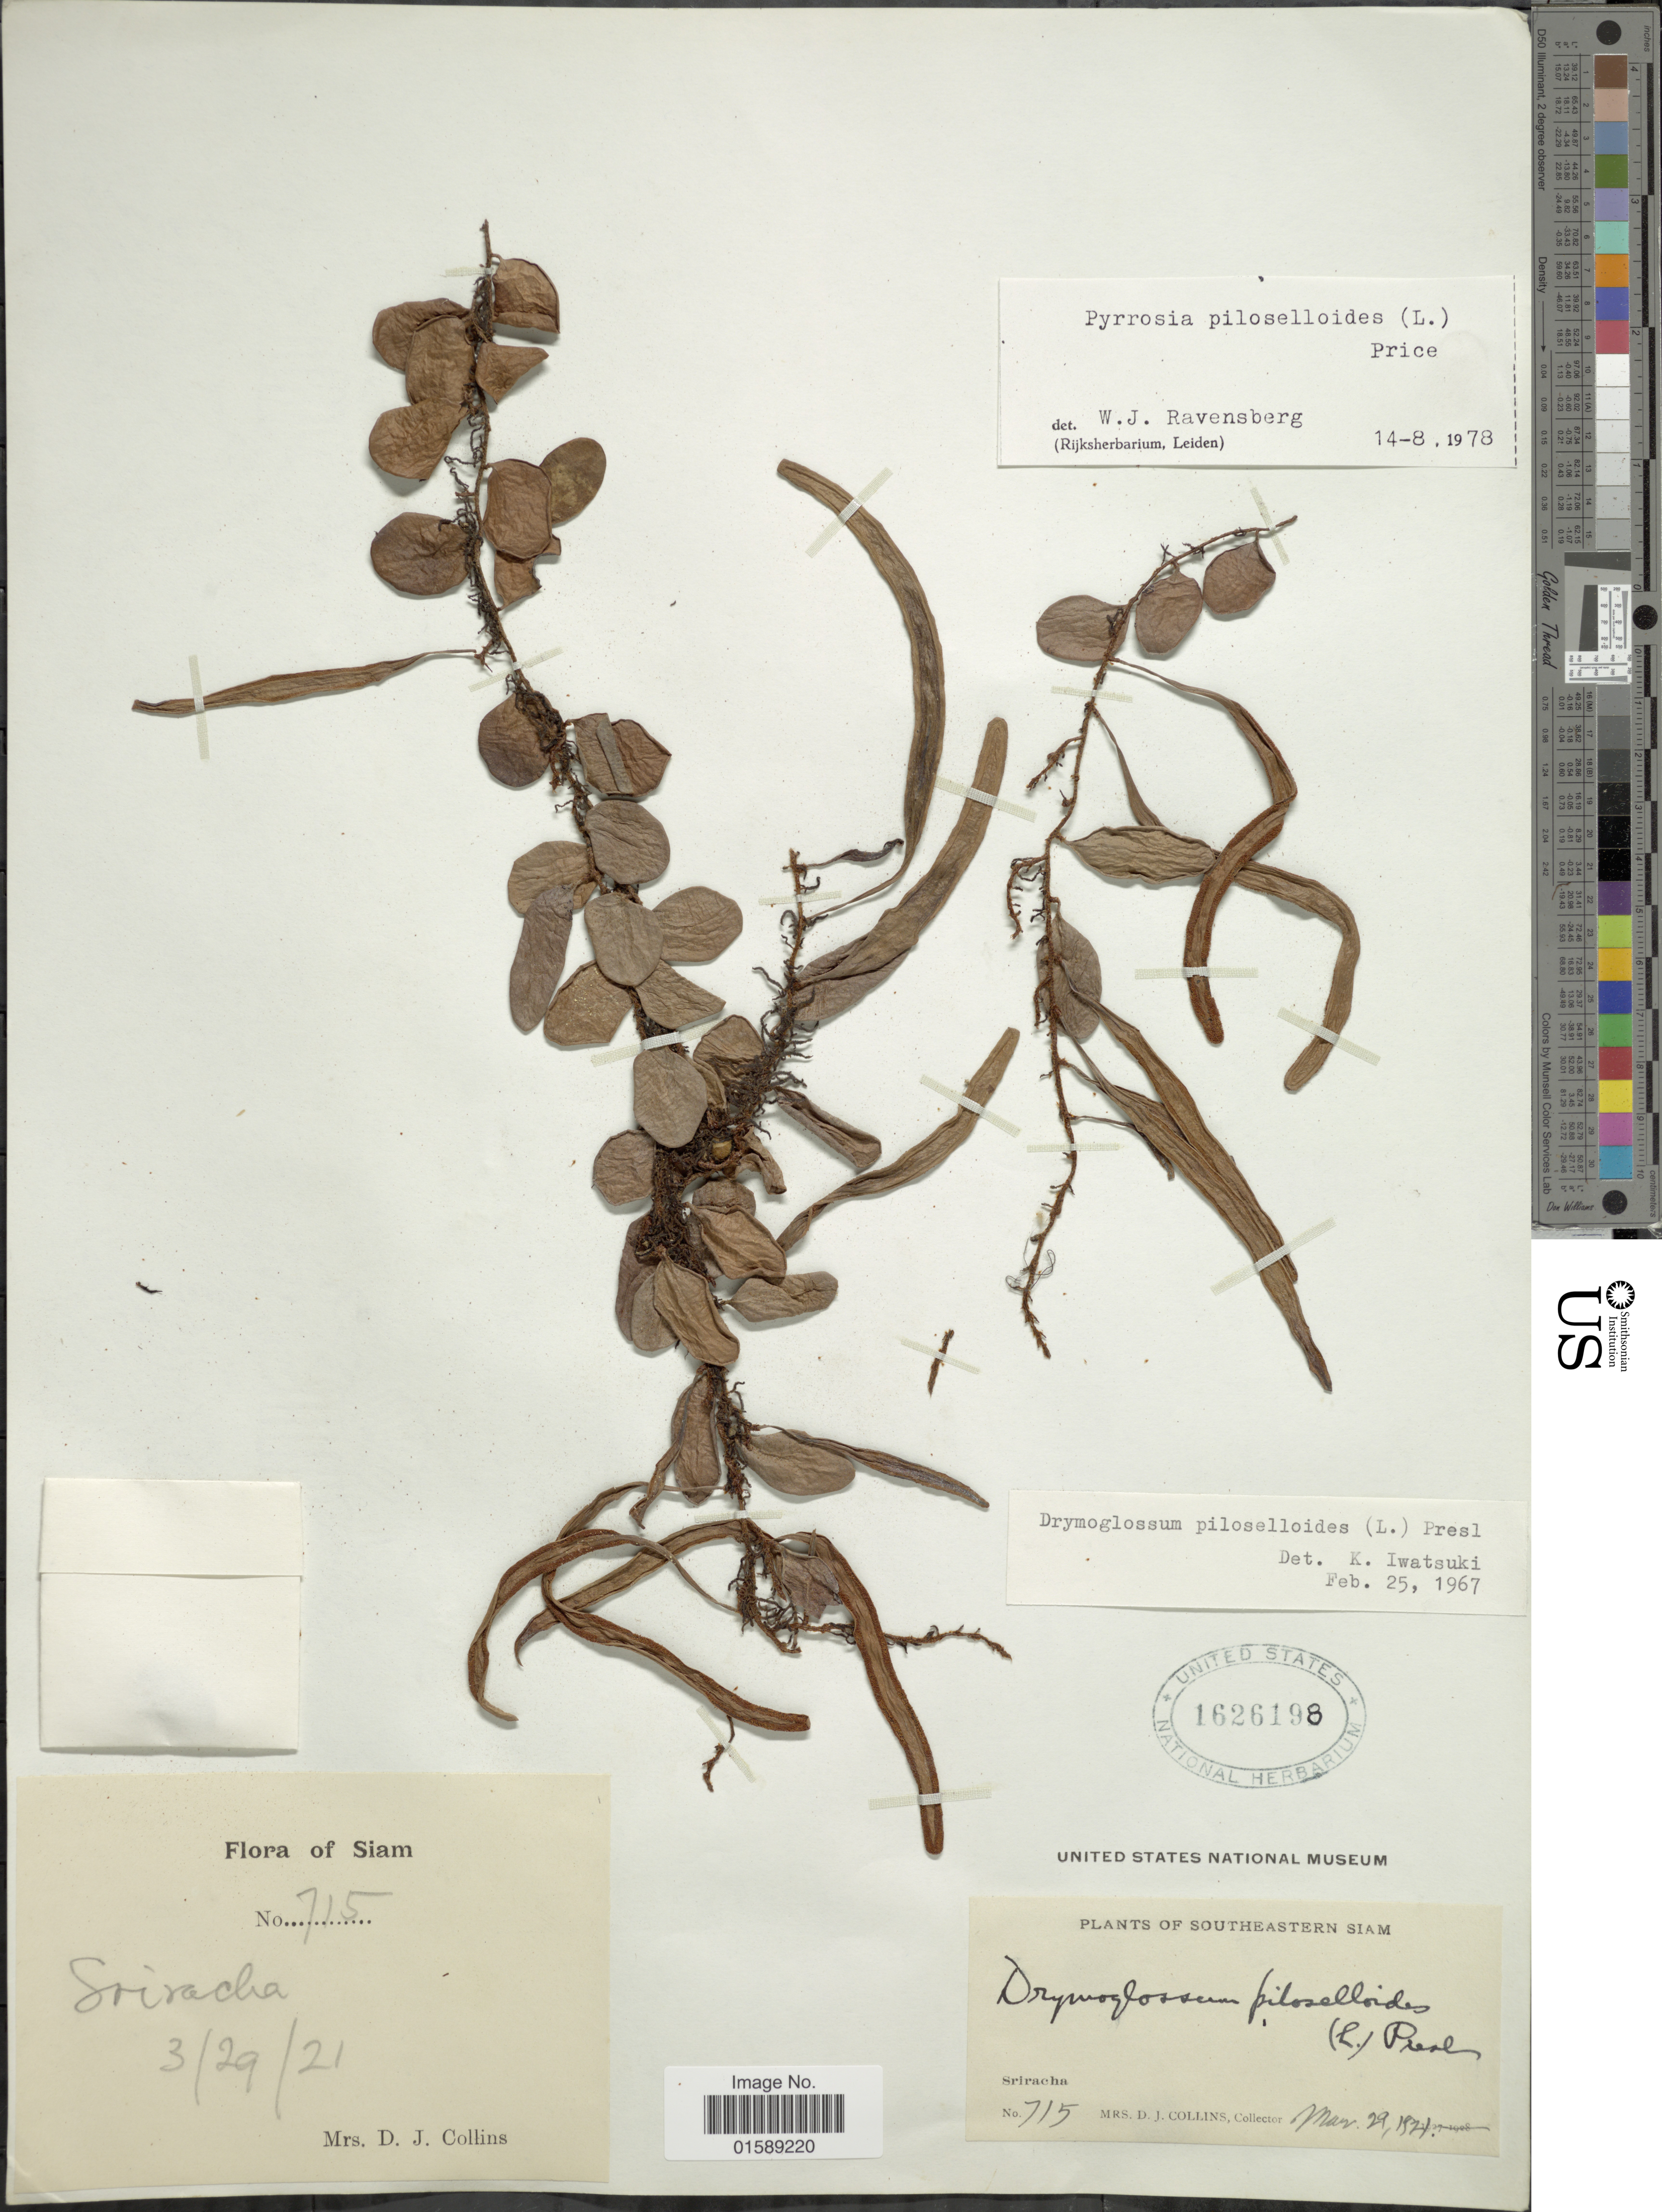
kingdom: Plantae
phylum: Tracheophyta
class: Polypodiopsida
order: Polypodiales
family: Polypodiaceae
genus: Pyrrosia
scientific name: Pyrrosia piloselloides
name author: (L.) M.G. Price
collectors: Mrs. D. J. Collins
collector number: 715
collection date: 1921-03-29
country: Thailand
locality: Southeastern Siam, Sriracha.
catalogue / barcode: US 1626198